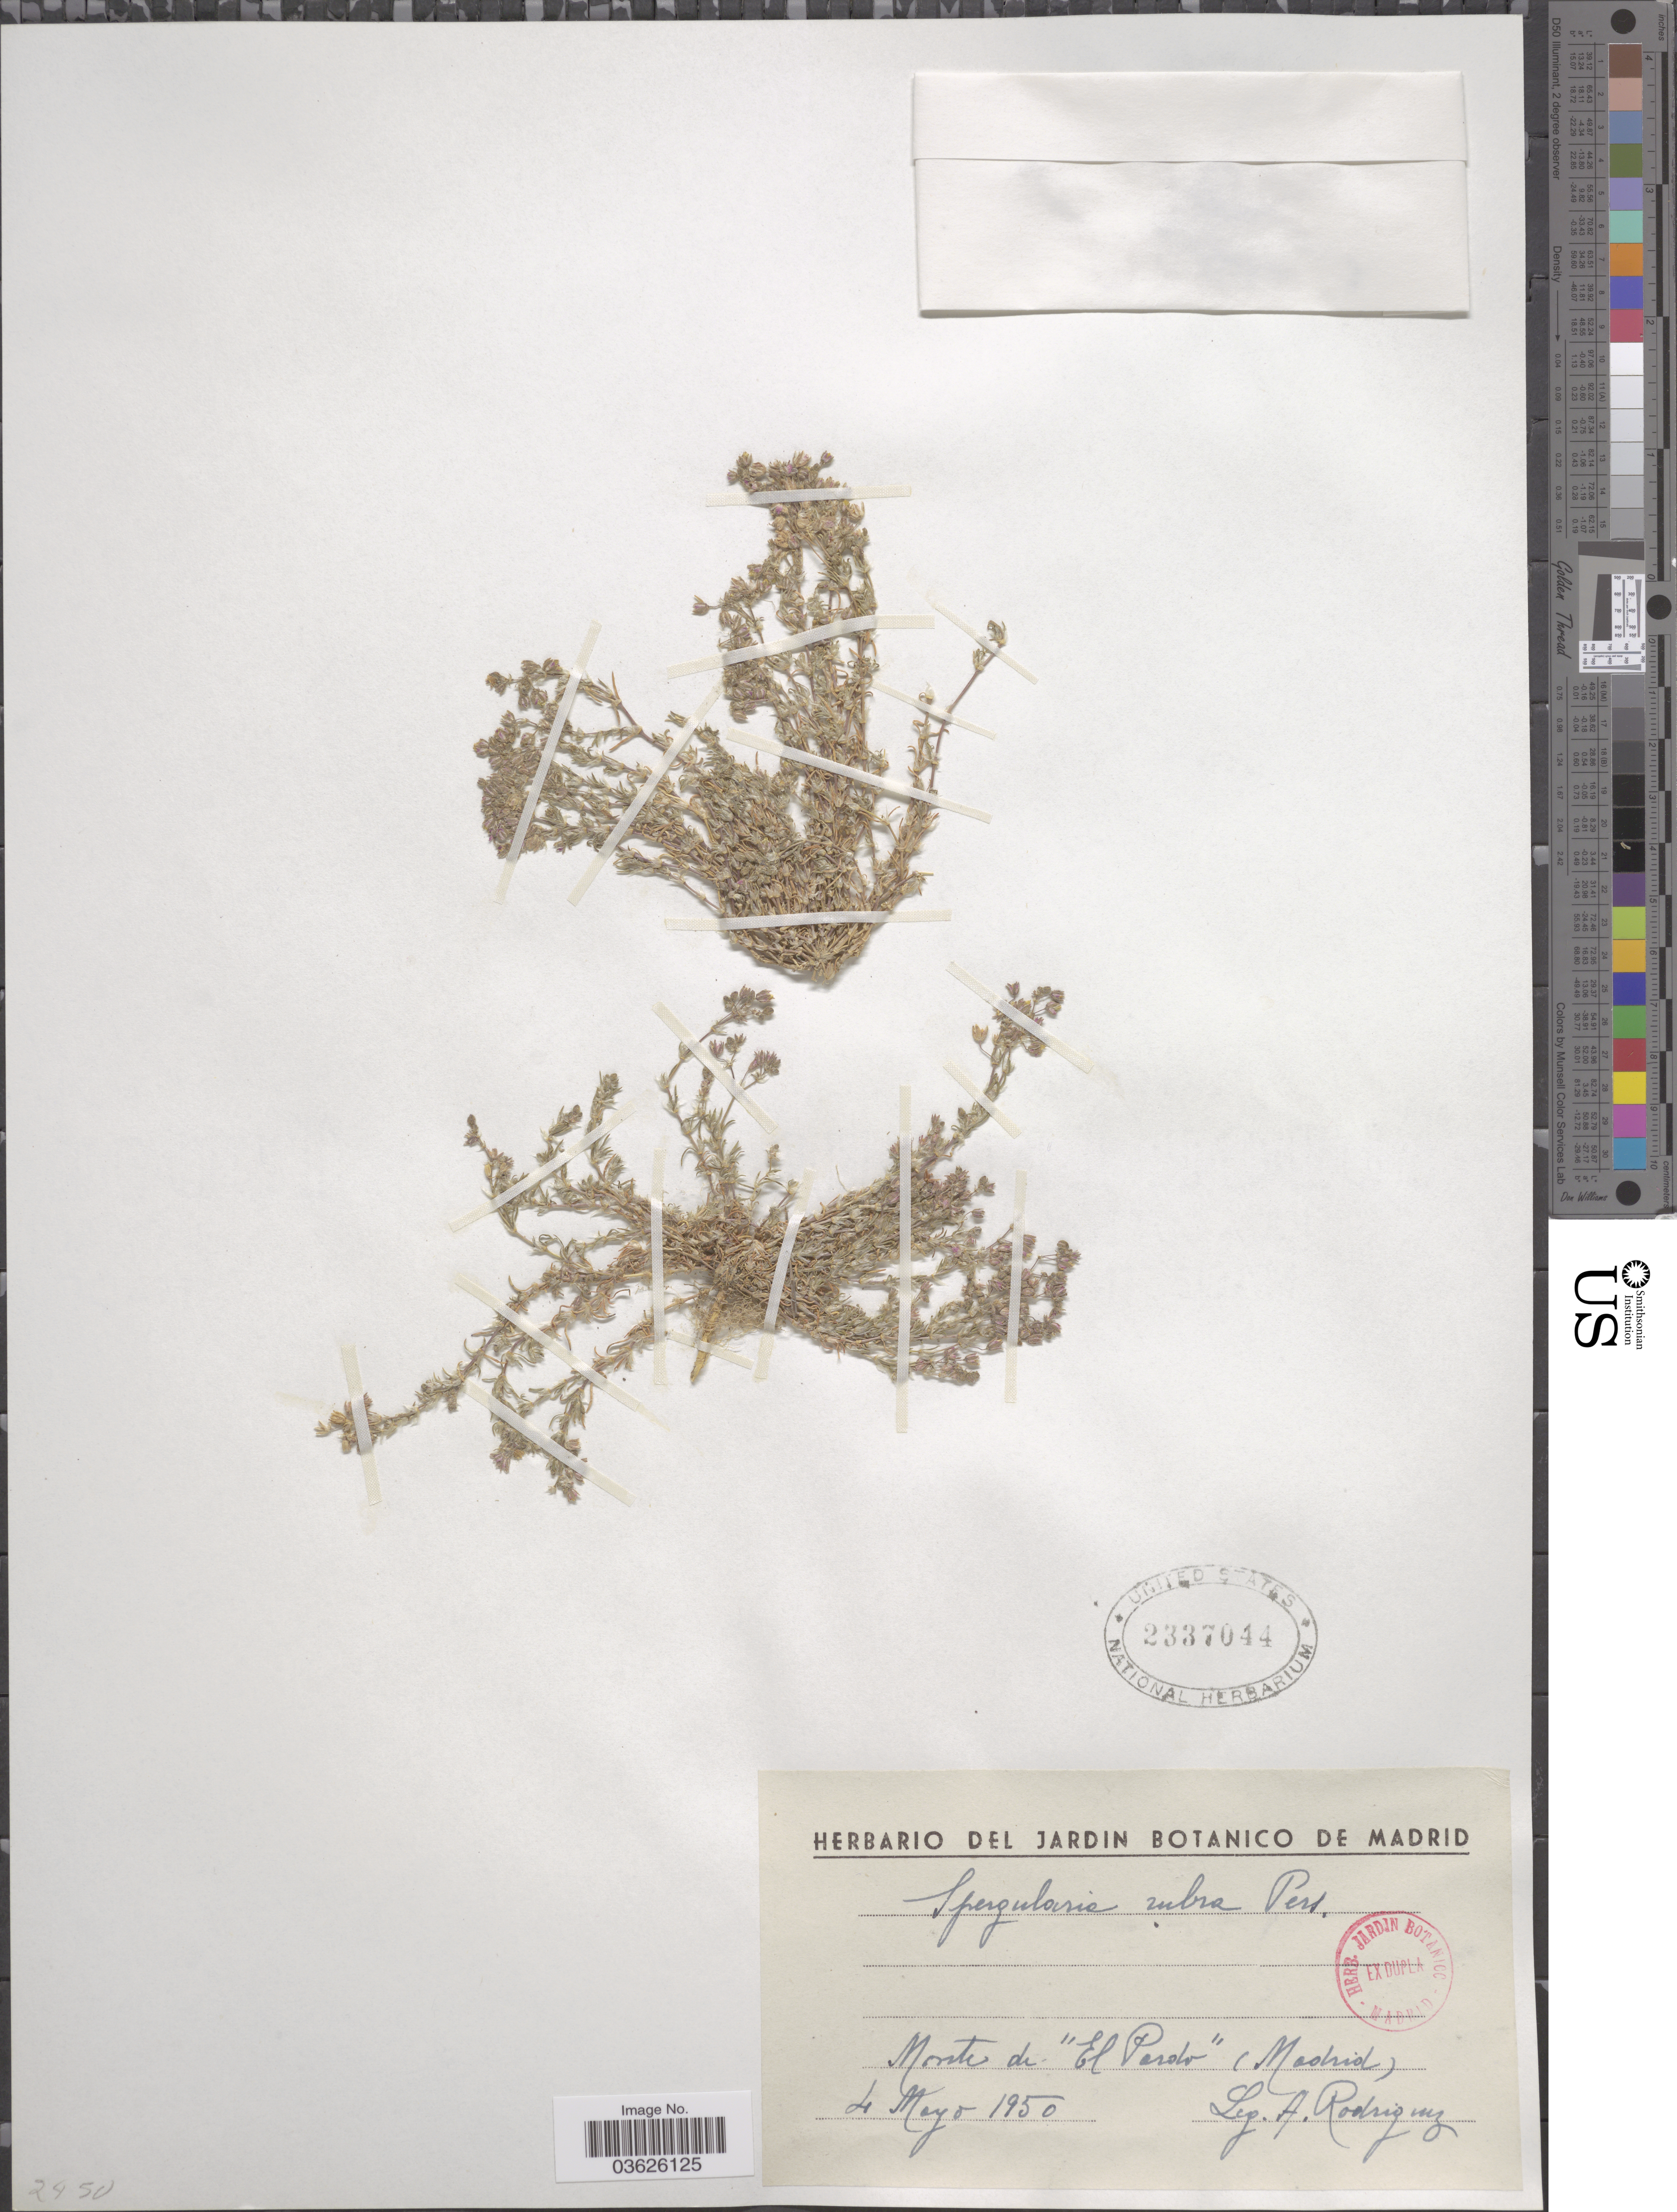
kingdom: Plantae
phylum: Tracheophyta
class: Magnoliopsida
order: Caryophyllales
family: Caryophyllaceae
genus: Spergularia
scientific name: Spergularia rubra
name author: (L.) J. Presl & C. Presl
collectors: A. Rodriguez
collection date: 1950-05-04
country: Spain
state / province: Madrid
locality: Monte de "El Perdo".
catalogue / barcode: US 2337044